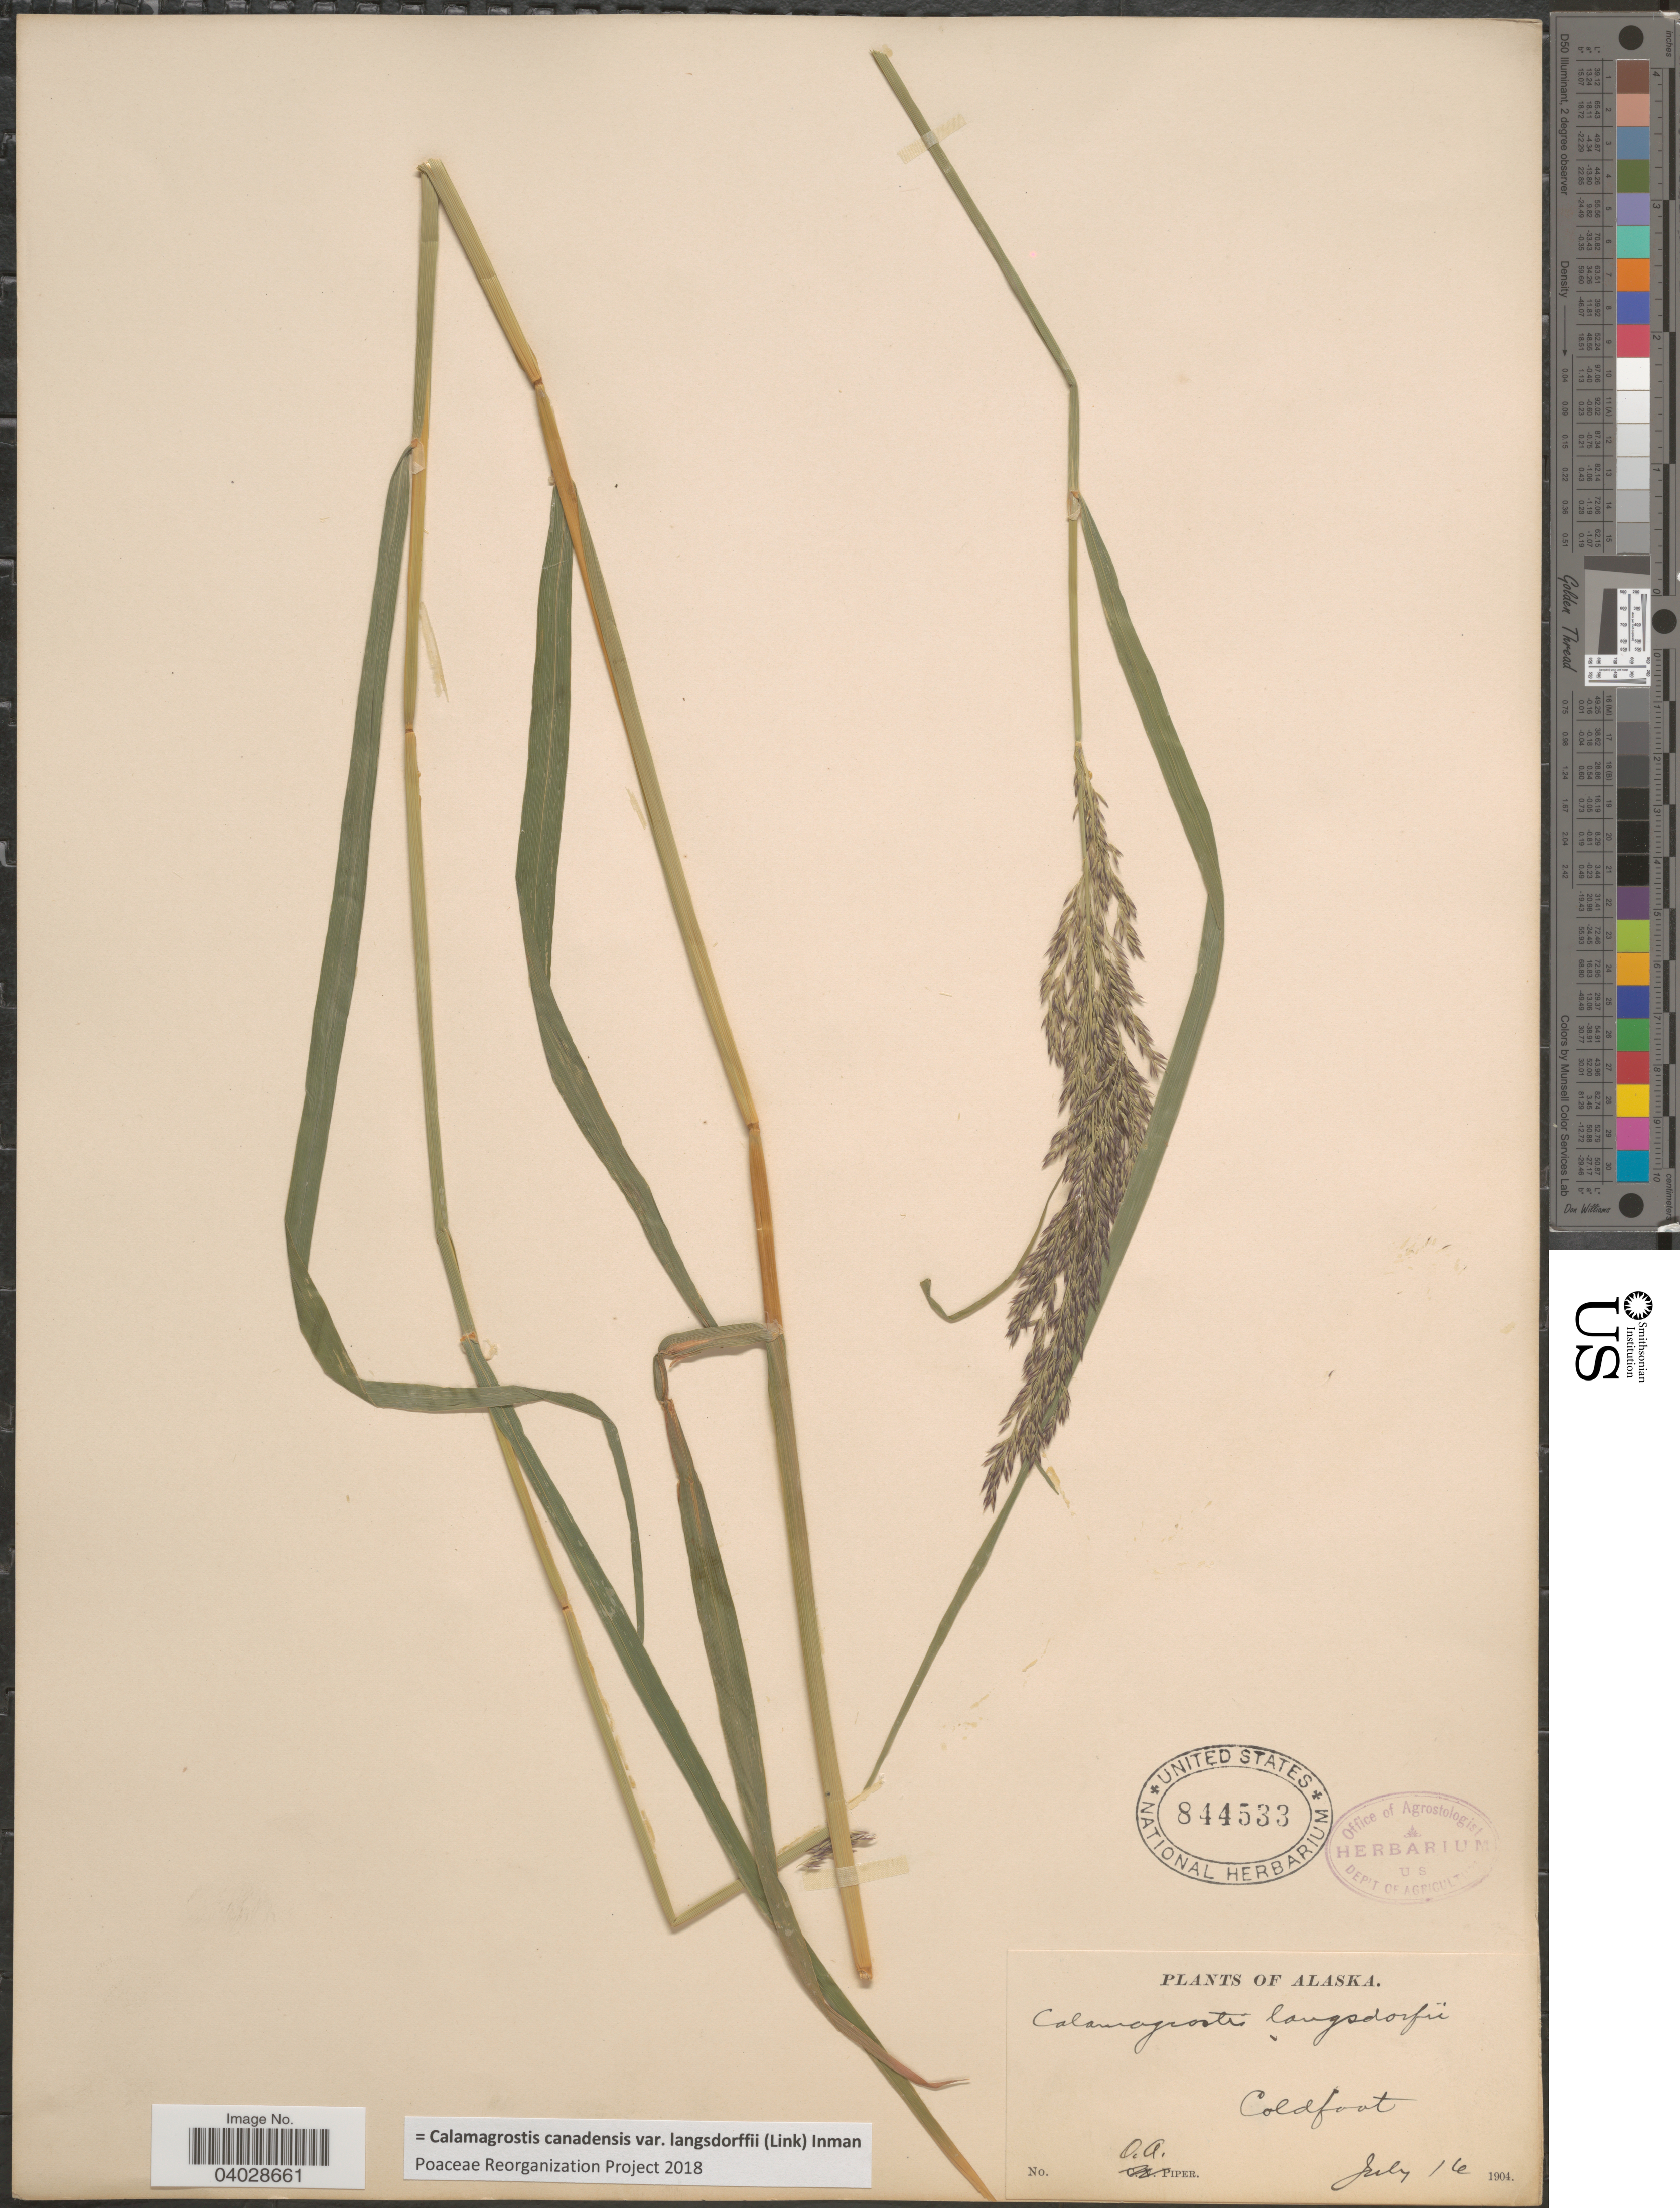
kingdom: Plantae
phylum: Tracheophyta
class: Liliopsida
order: Poales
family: Poaceae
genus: Calamagrostis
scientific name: Calamagrostis canadensis var. langsdorffii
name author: (Link) Inman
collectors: O. Piper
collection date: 1904-07-16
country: United States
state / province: Alaska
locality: Coldfoot.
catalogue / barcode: US 844533